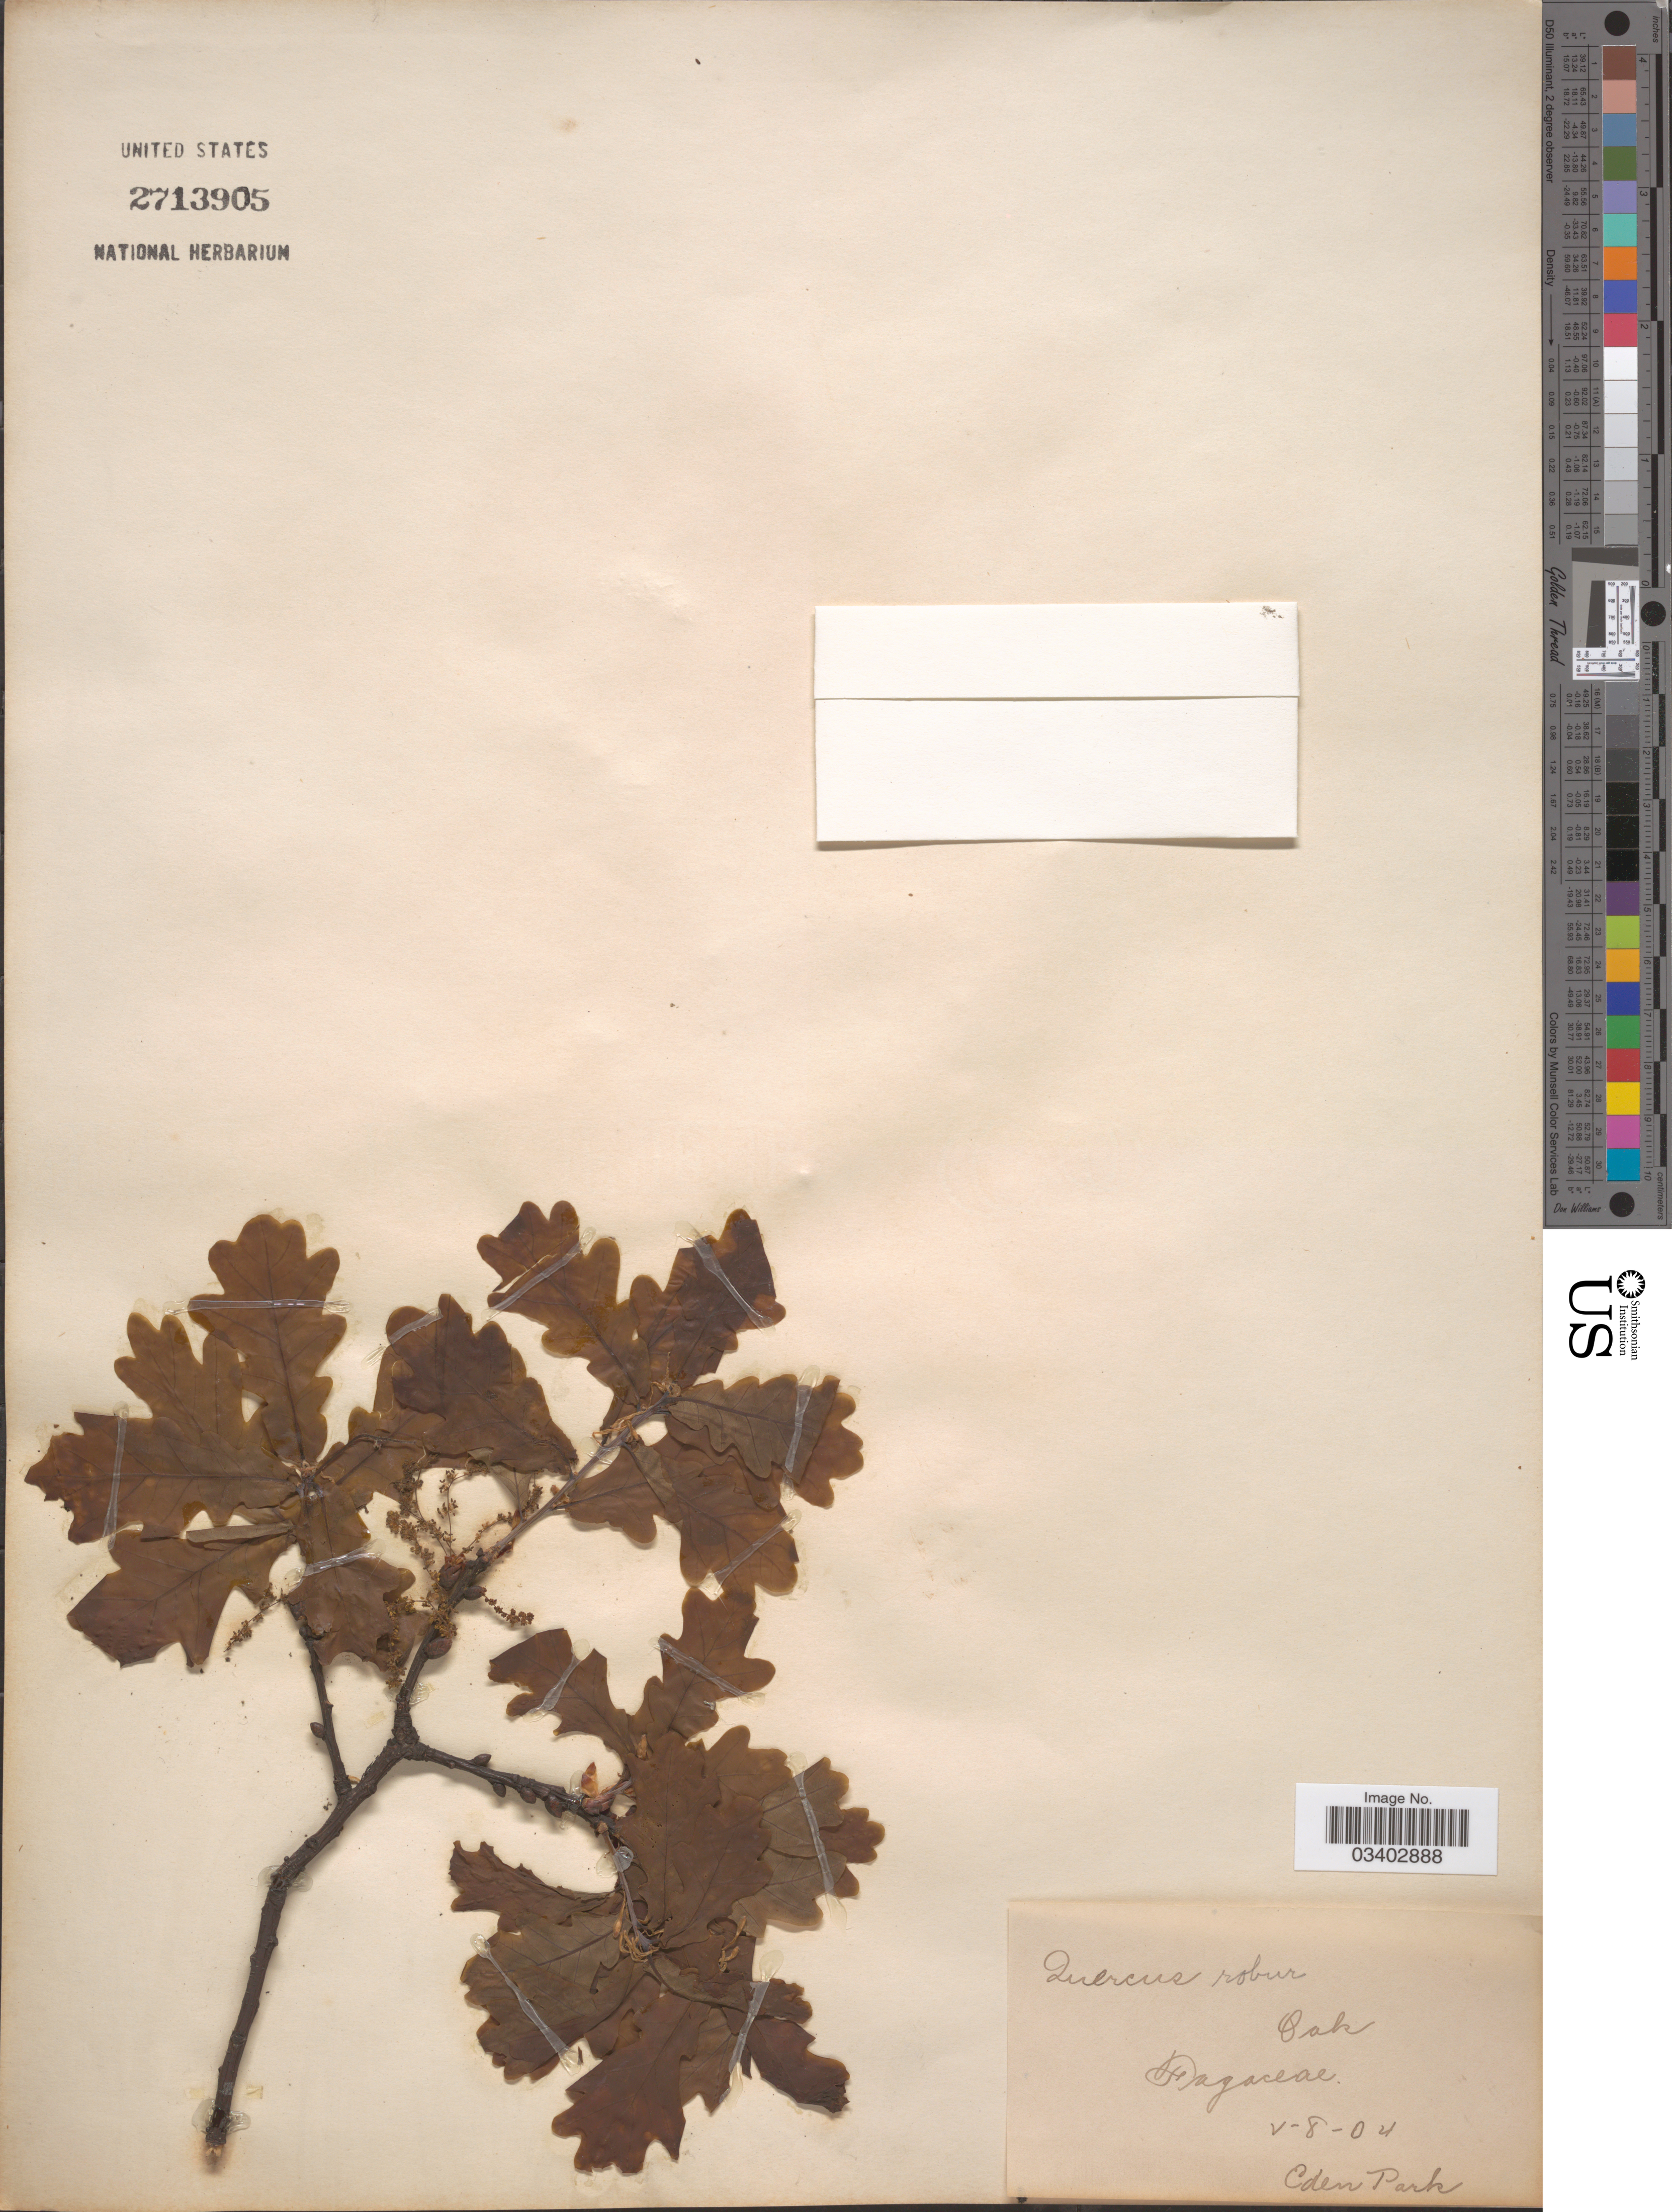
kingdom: Plantae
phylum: Tracheophyta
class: Magnoliopsida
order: Fagales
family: Fagaceae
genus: Quercus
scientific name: Quercus robur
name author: L.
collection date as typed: Transcribed d/m/y: 8/5/4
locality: Eden Park.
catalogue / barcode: US 2713905